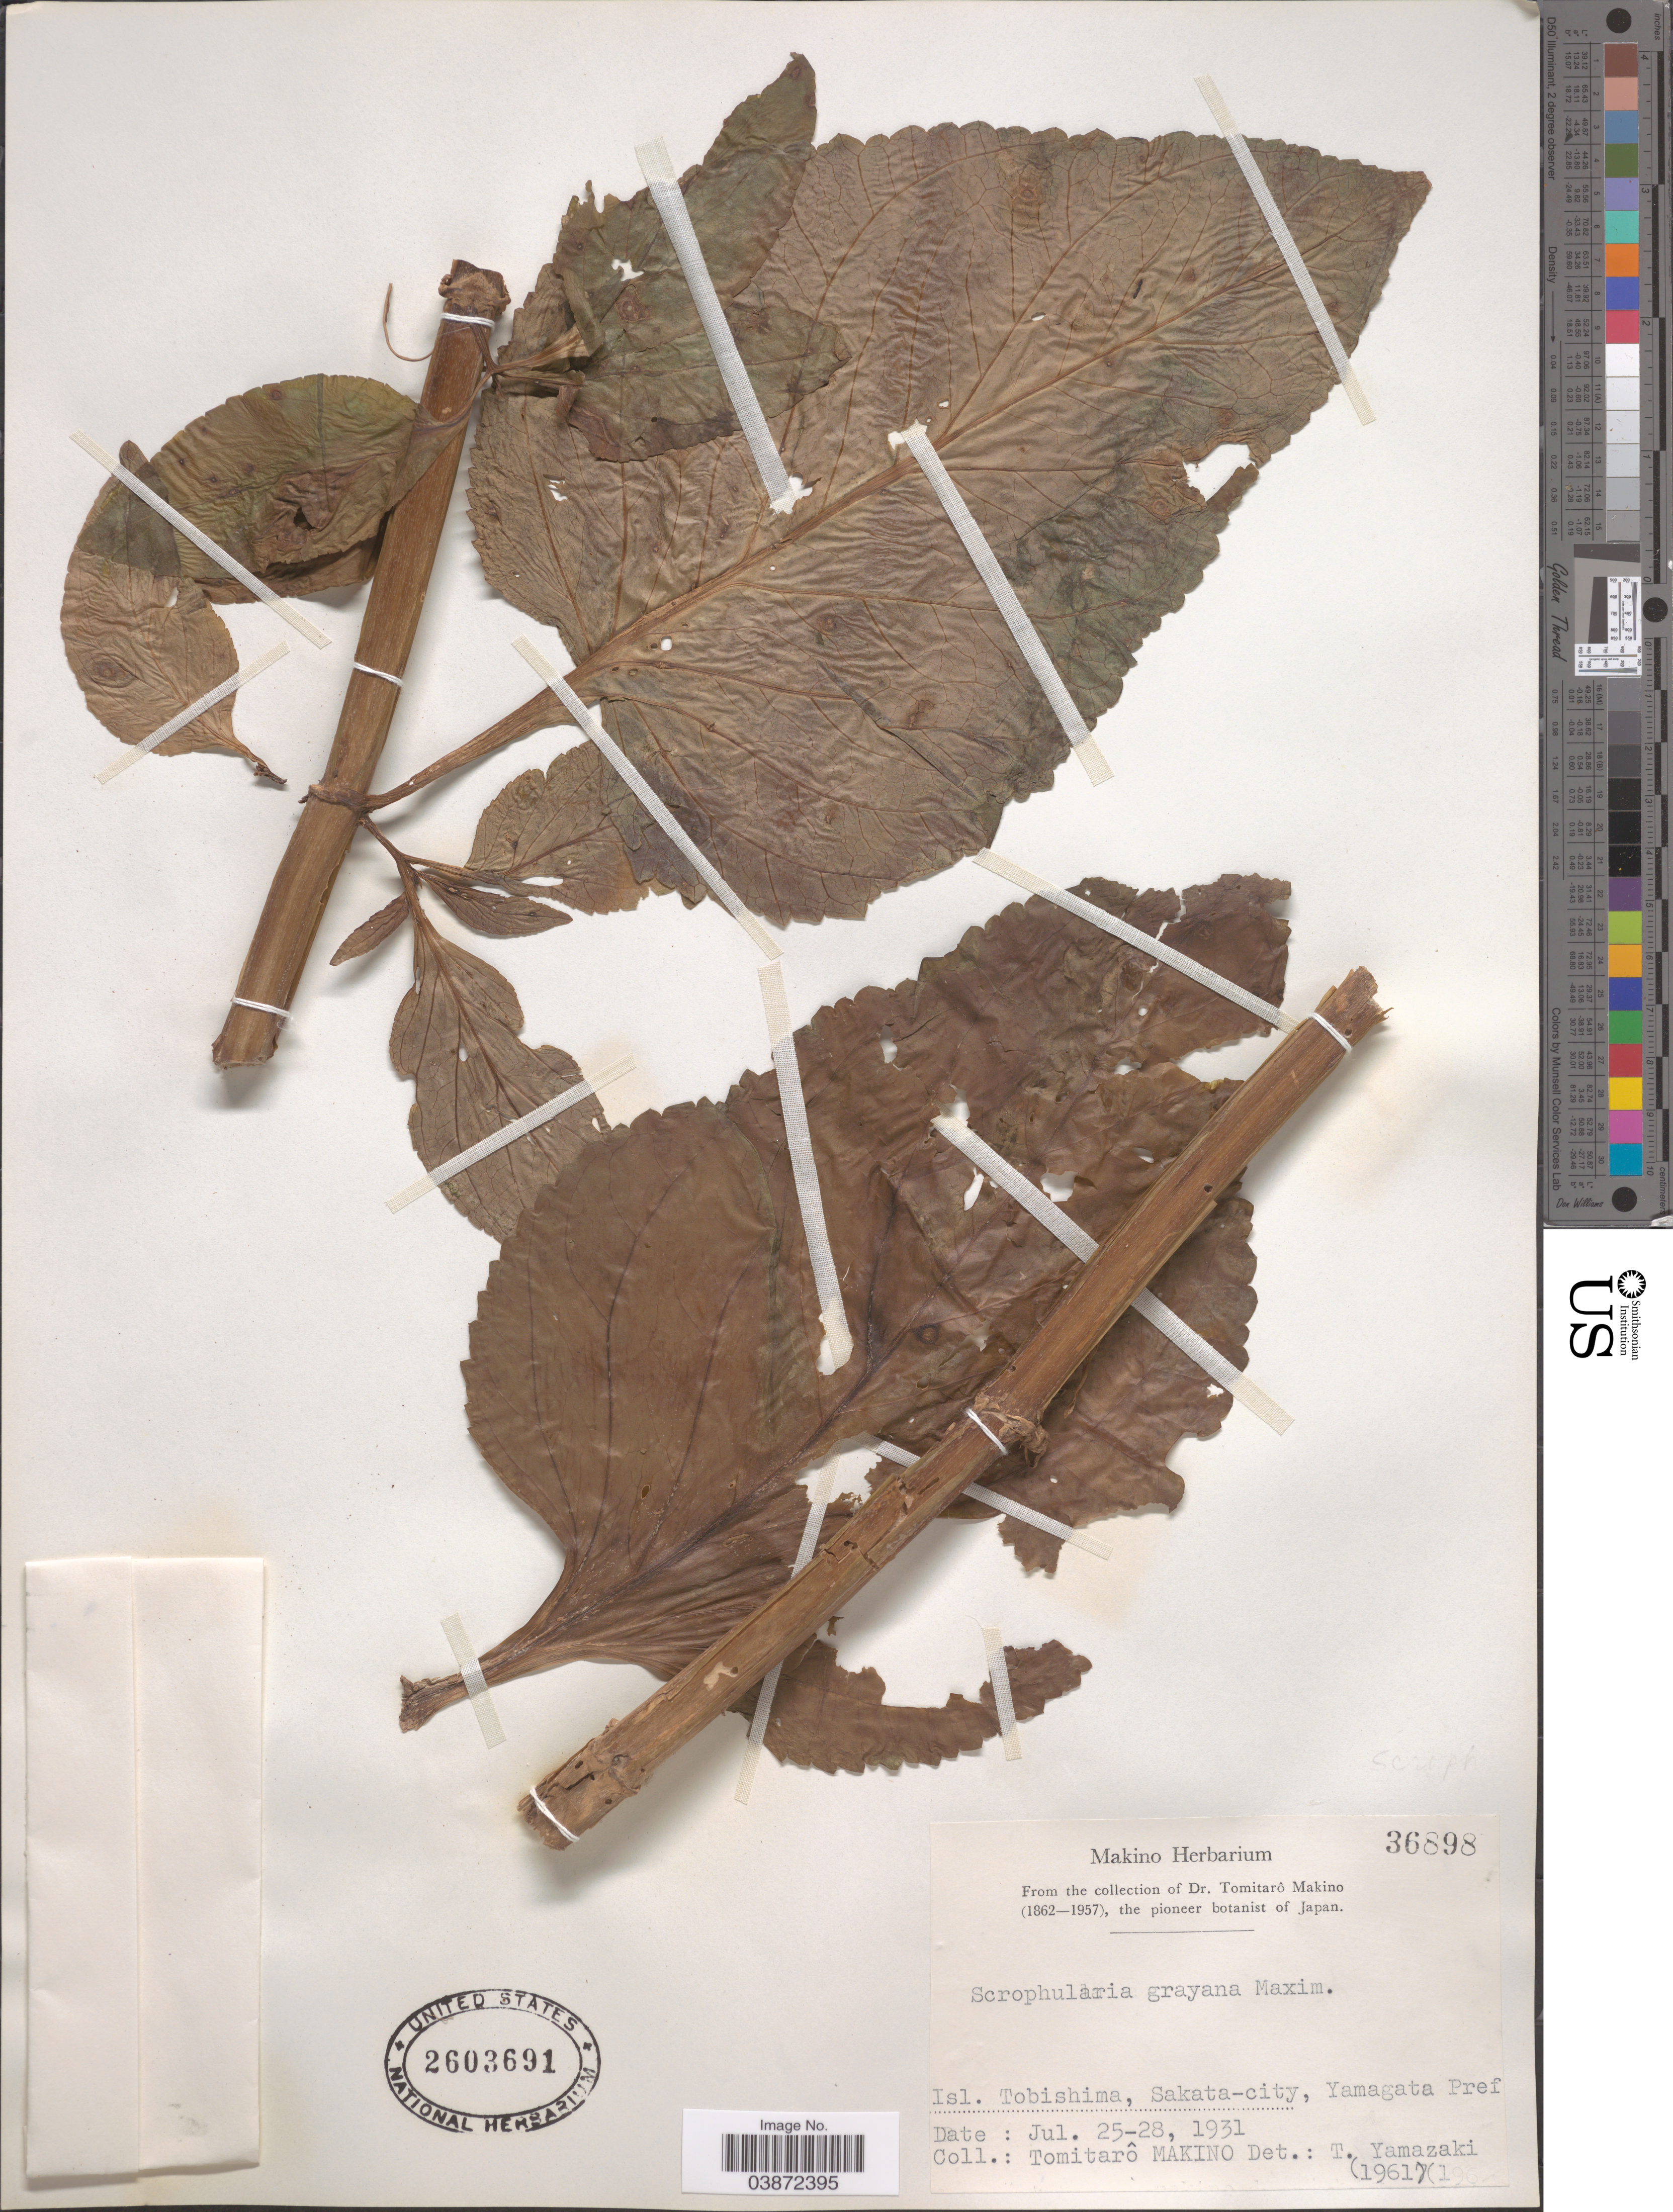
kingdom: Plantae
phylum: Tracheophyta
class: Magnoliopsida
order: Lamiales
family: Scrophulariaceae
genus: Scrophularia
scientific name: Scrophularia grayana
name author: Maxim. ex Kom.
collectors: T. Makino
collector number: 36898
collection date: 1931-07-25/1931-07-28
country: Japan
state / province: Yamagata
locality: Isl. Tobishima, Sakata-city, Yamagata Pref.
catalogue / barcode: US 2603691